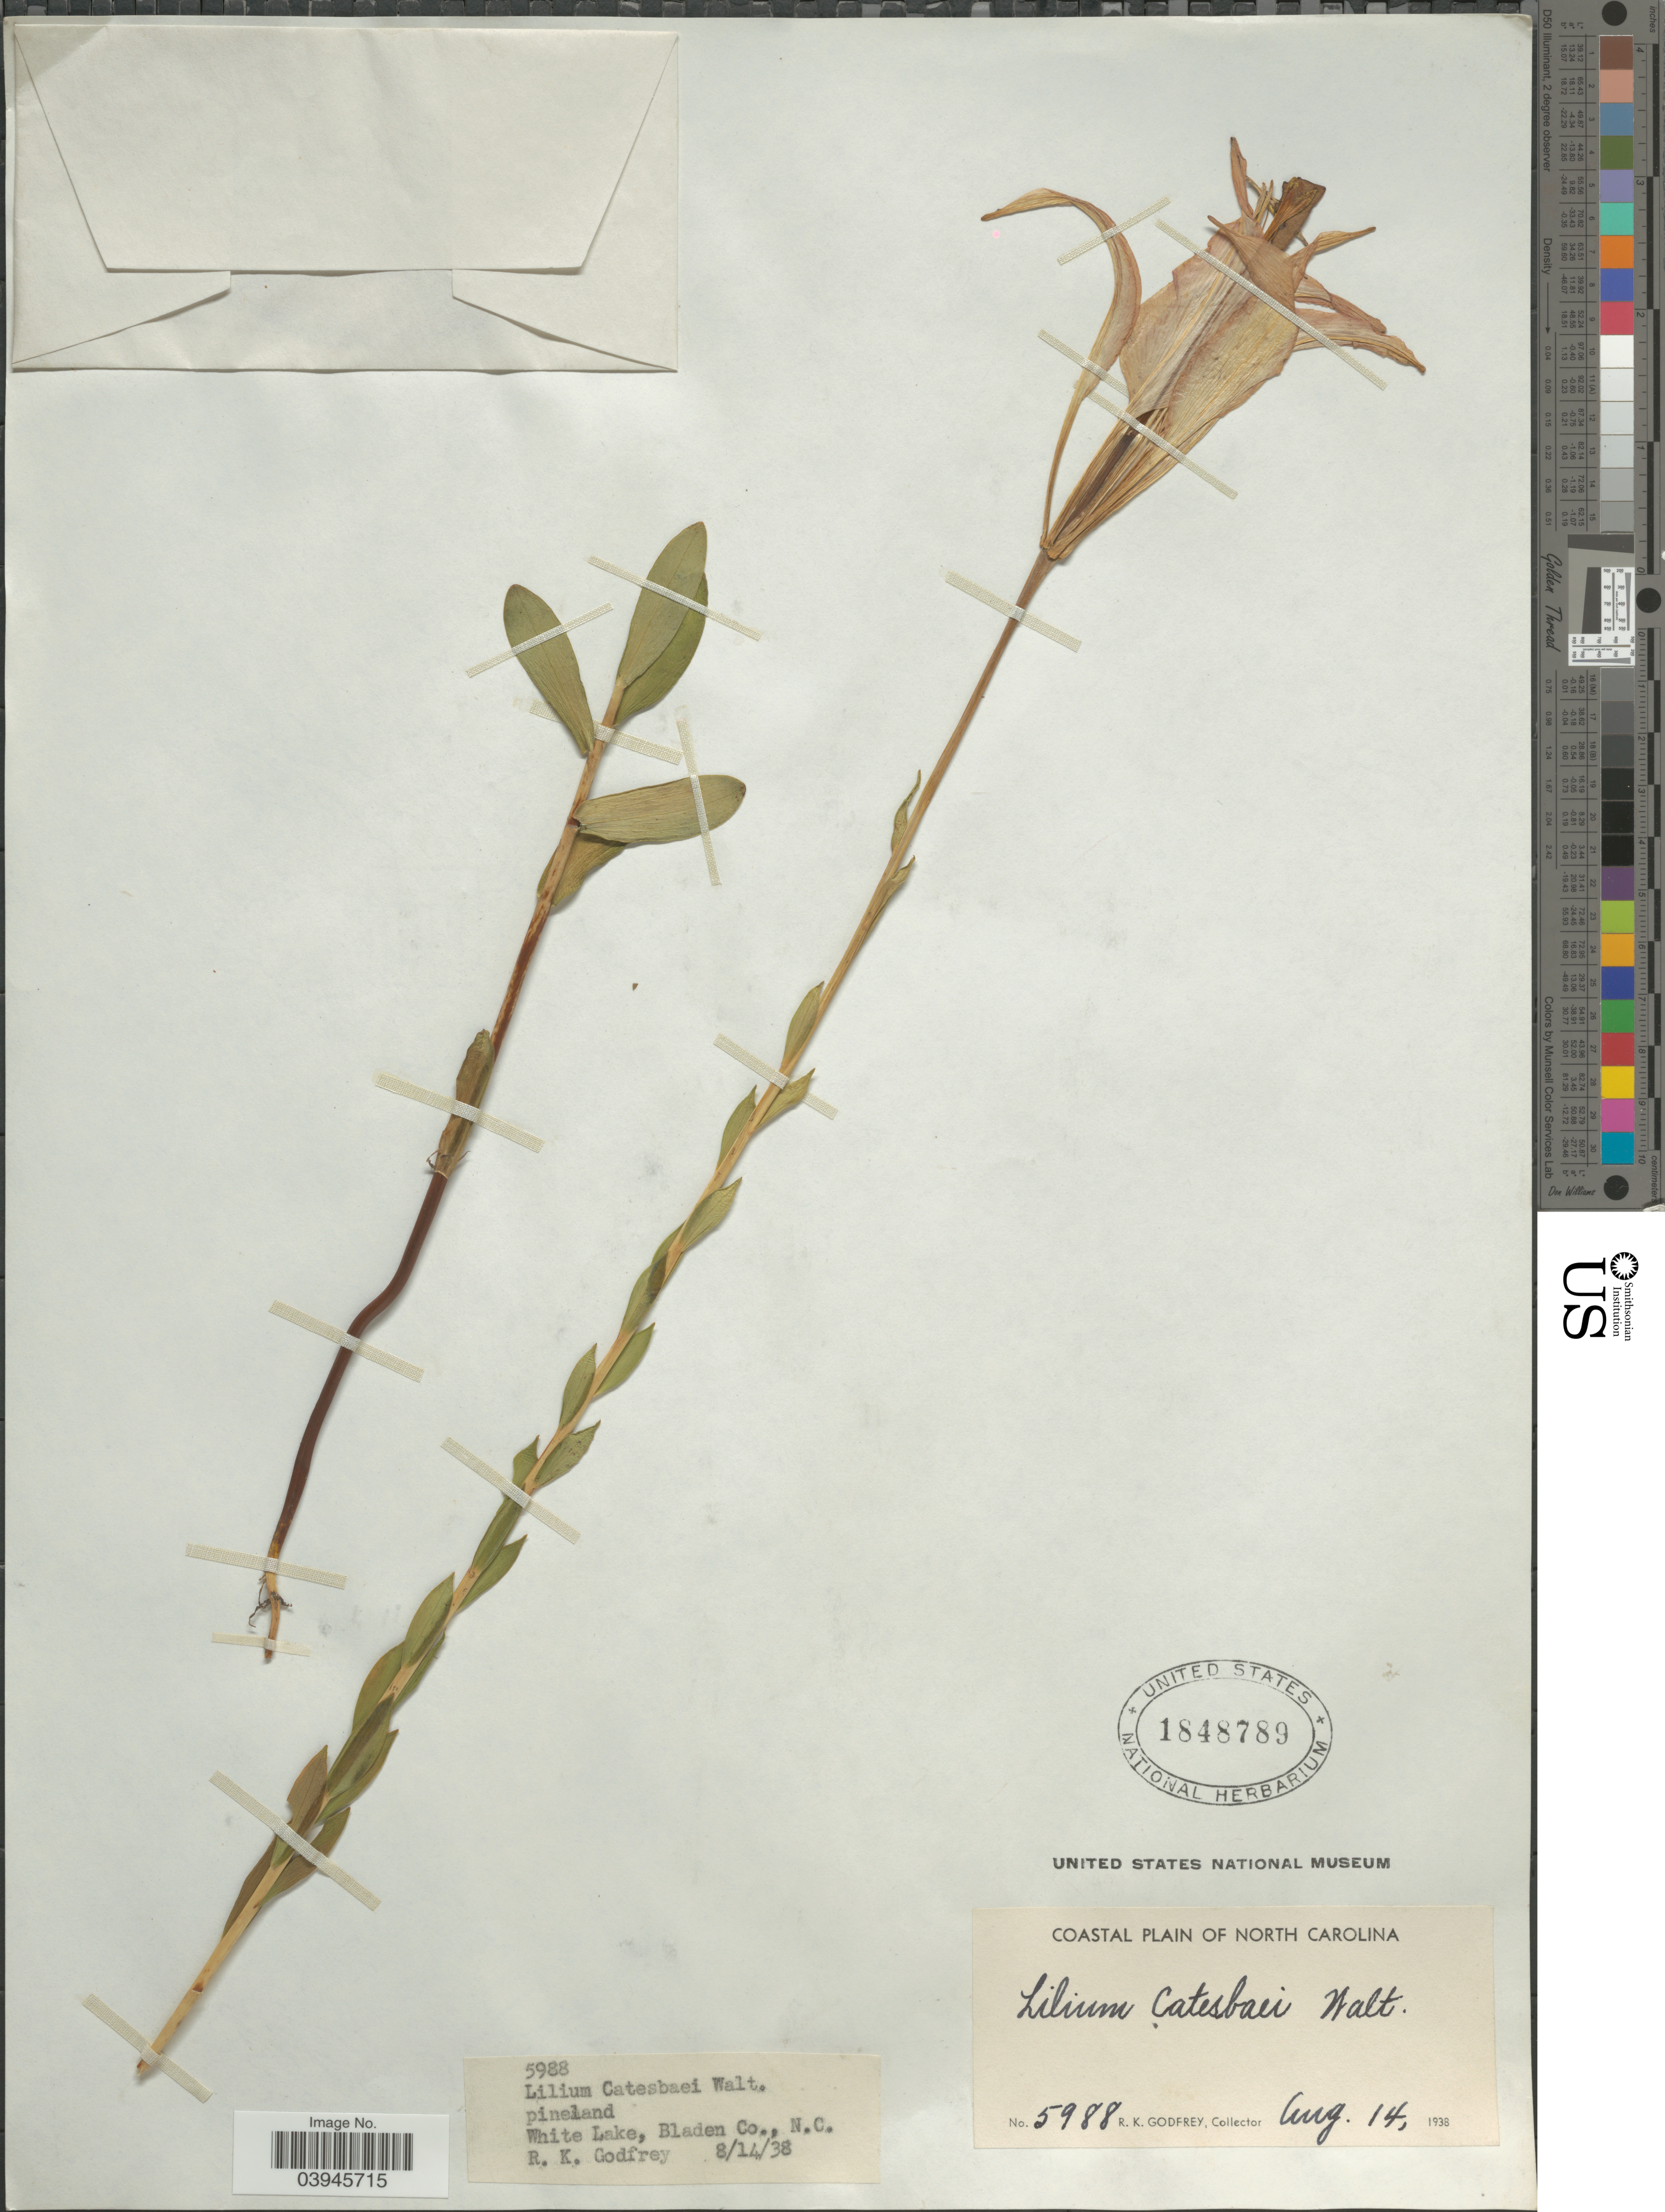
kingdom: Plantae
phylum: Tracheophyta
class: Liliopsida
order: Liliales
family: Liliaceae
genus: Lilium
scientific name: Lilium catesbaei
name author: Walter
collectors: R. K. Godfrey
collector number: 5988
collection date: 1938-08-14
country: United States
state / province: North Carolina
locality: Coastal Plain of North Carolina. White Lake, Bladen Co.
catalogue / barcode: US 1848789